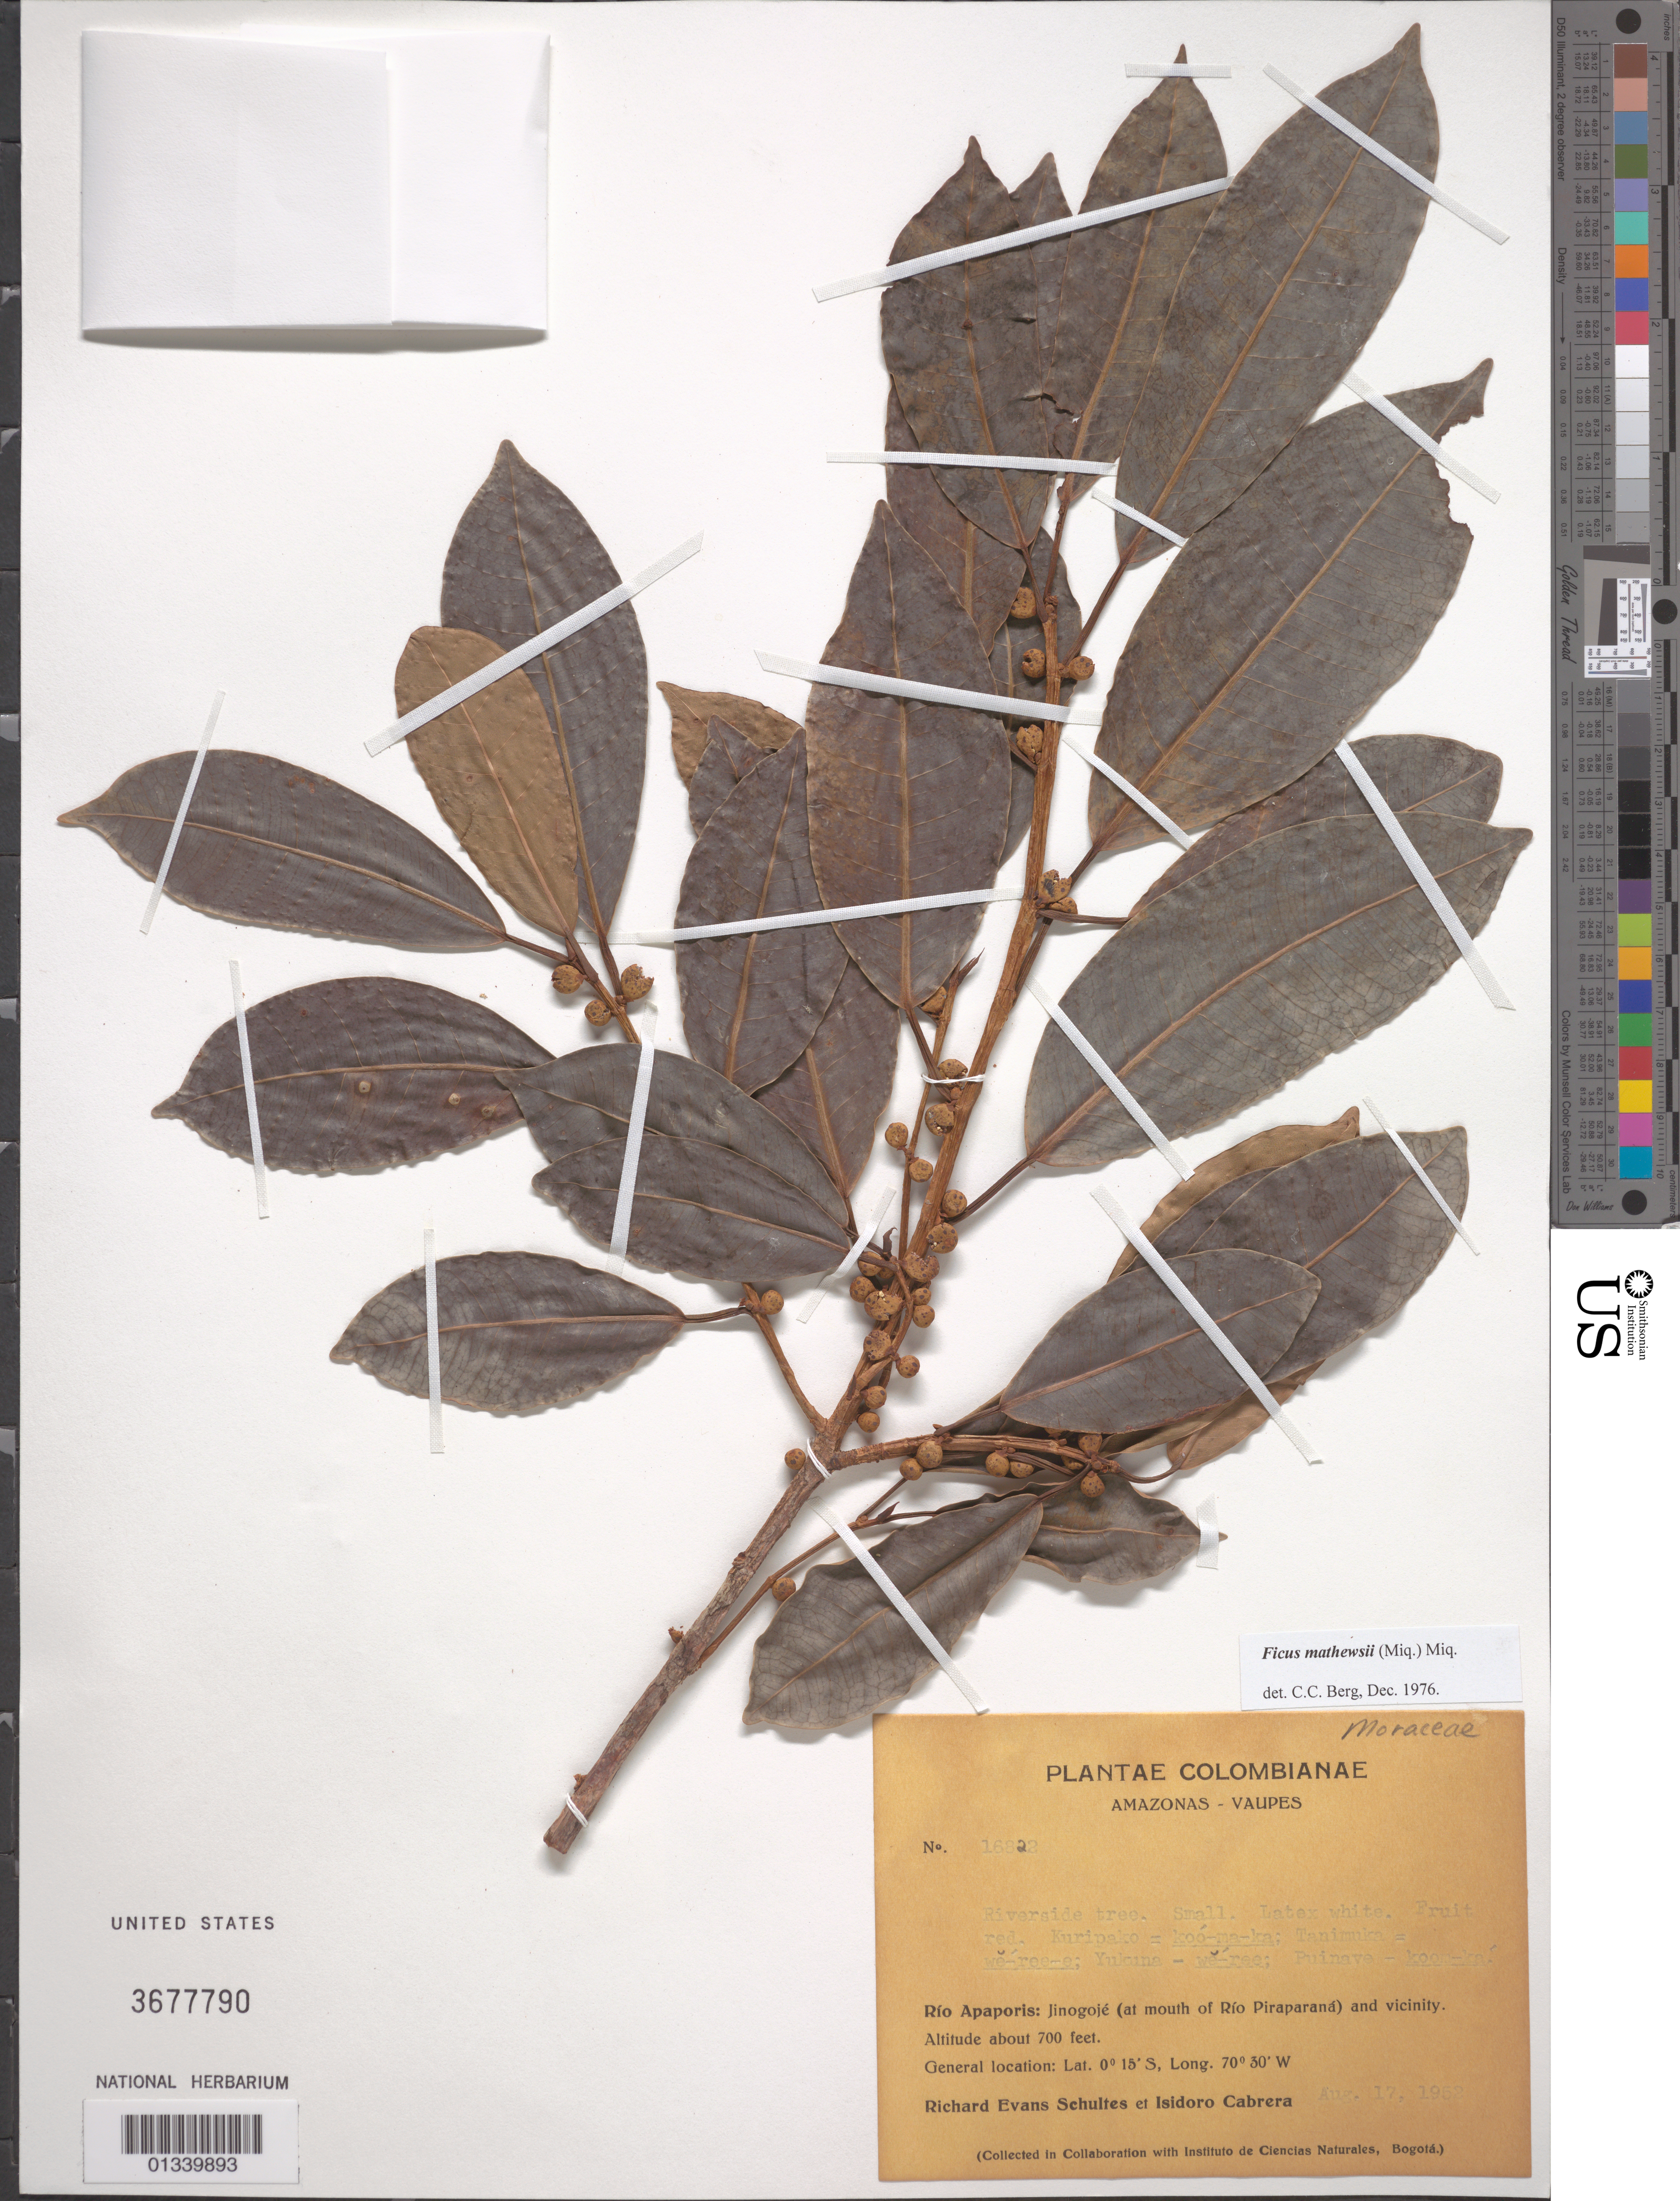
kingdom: Plantae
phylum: Tracheophyta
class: Magnoliopsida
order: Rosales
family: Moraceae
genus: Ficus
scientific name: Ficus mathewsii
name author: (Miq.) Miq.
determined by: Berg, C. C.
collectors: R. E. Schultes & I. Cabrera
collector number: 16882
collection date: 1952-08-17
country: Colombia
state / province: Amazonas / Vaupés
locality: Rio Apaporis: Jinogoje (at mouth of Rio Piraparana) and vicinity.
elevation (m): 213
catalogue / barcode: US 3679105